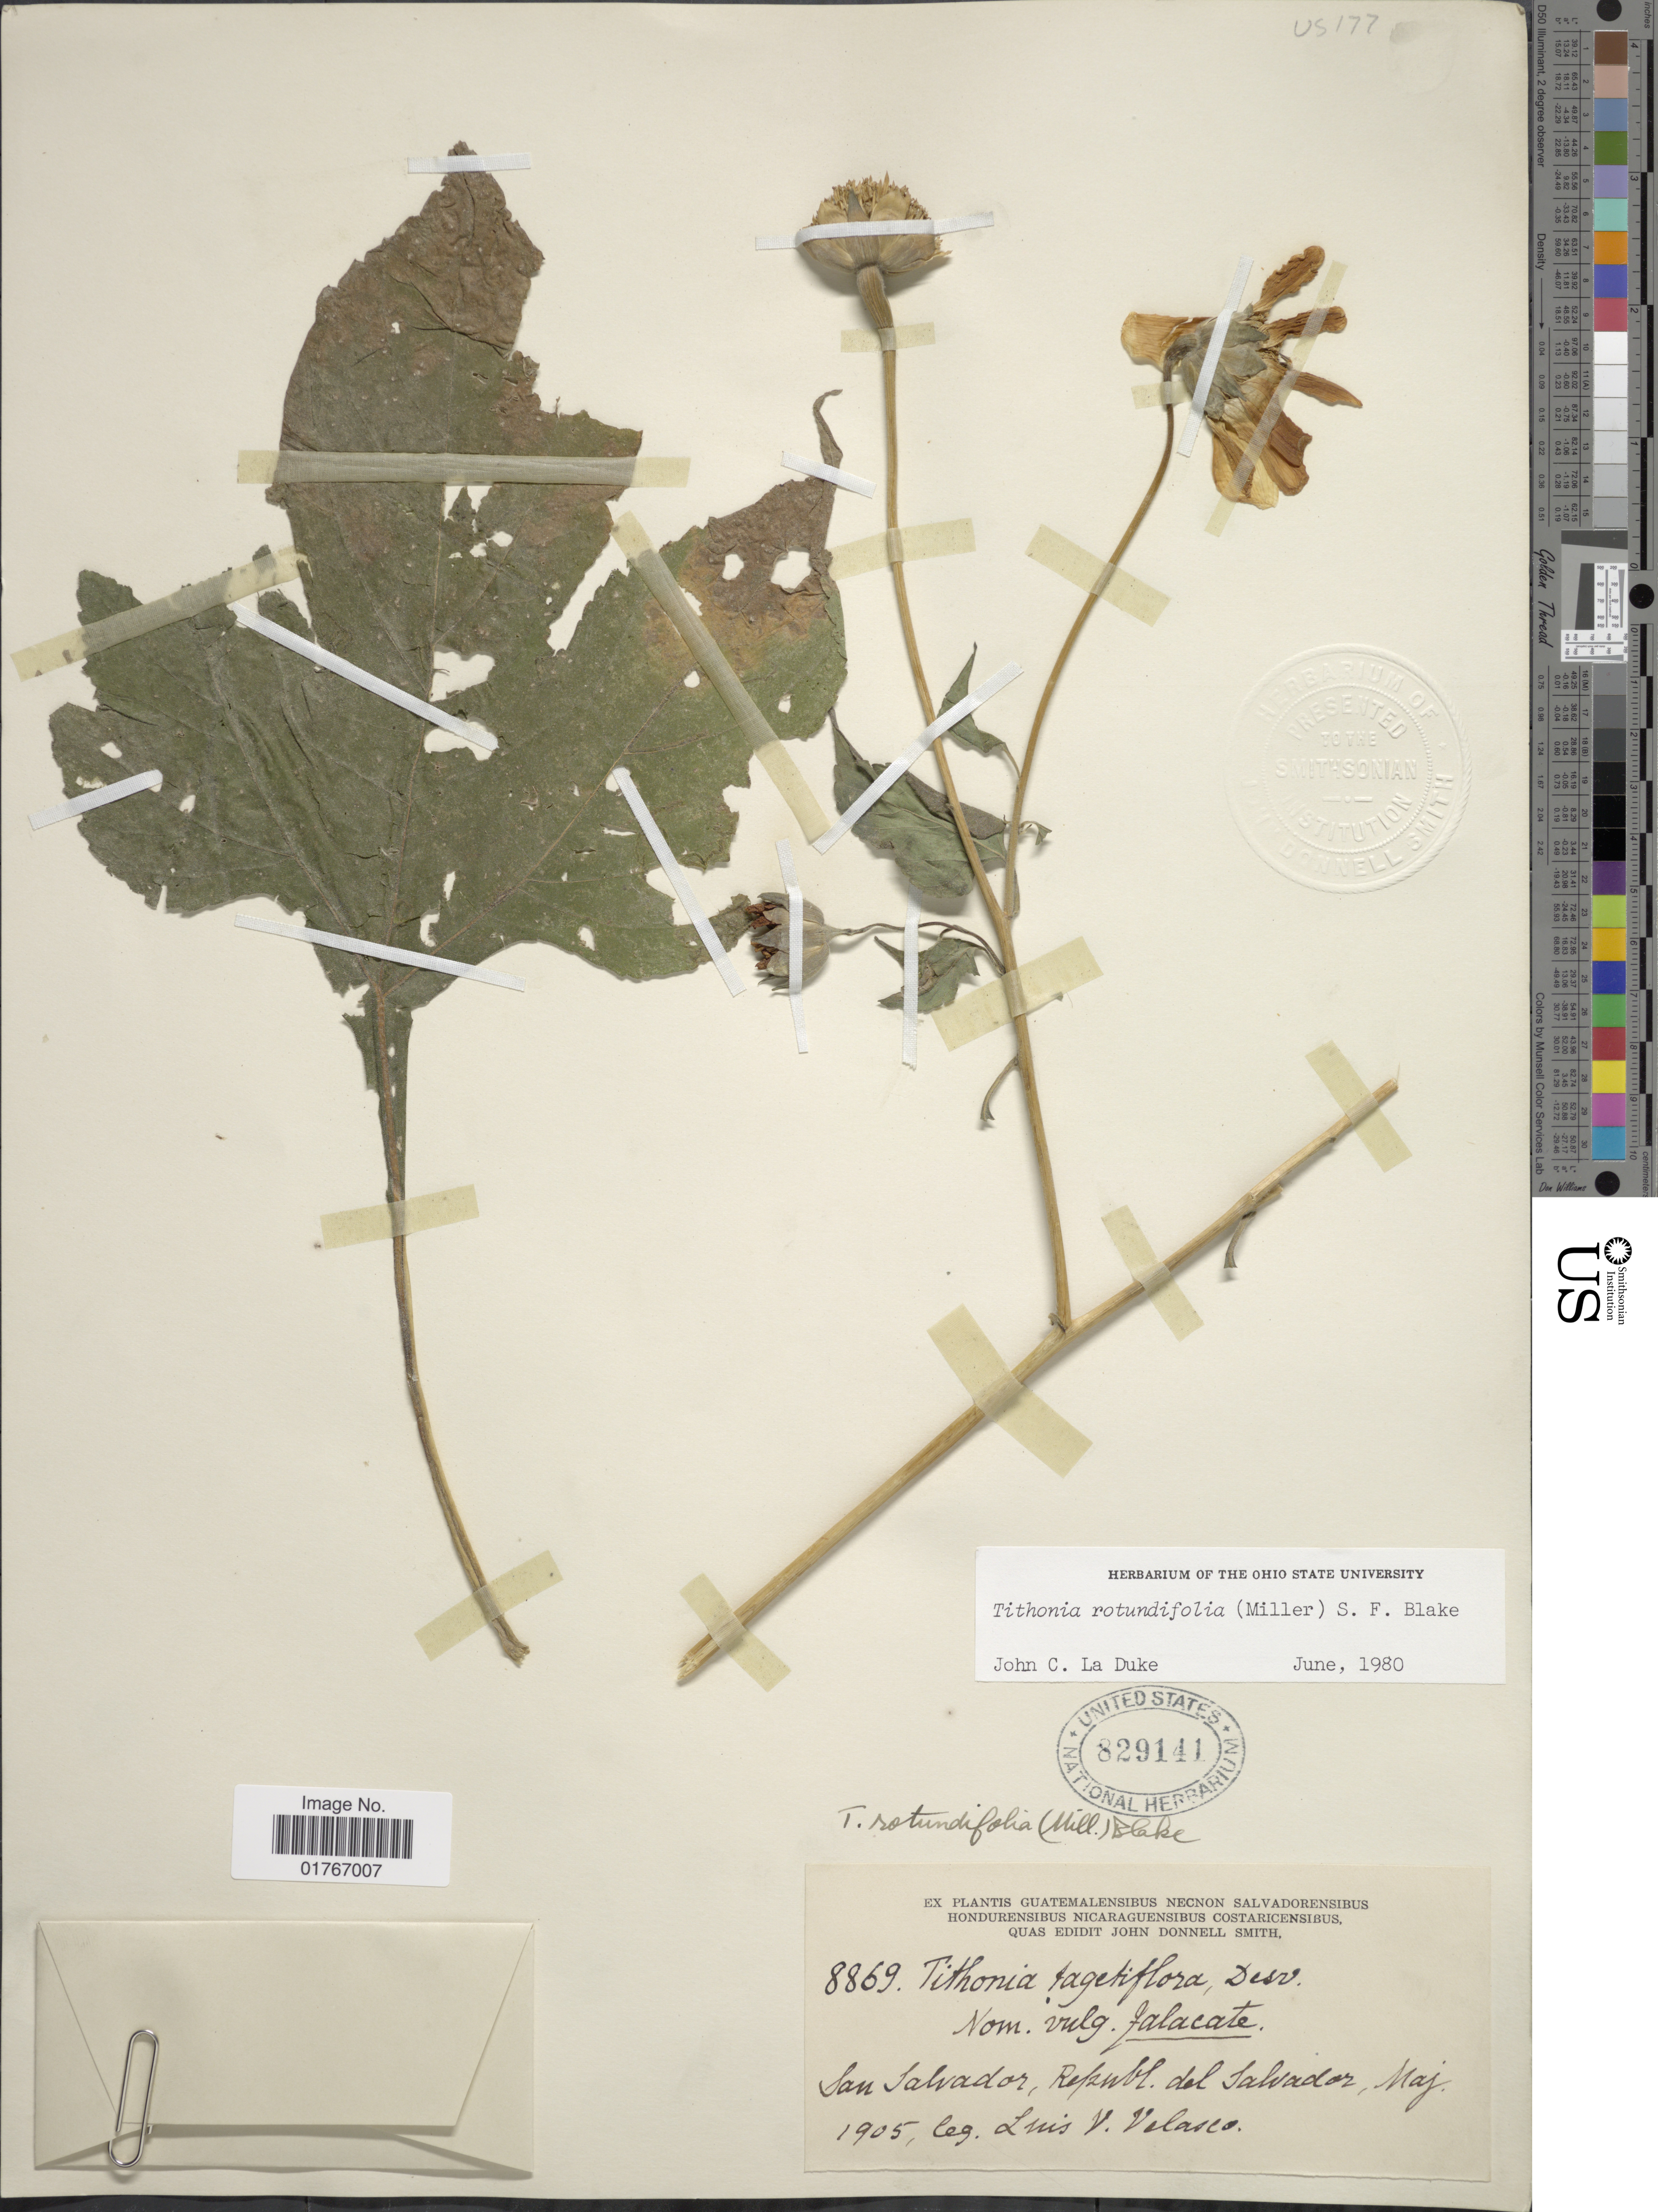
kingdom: Plantae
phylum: Tracheophyta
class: Magnoliopsida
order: Asterales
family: Asteraceae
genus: Tithonia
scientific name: Tithonia rotundifolia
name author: (Mill.) S.F. Blake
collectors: L. Velasco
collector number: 8869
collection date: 1905-05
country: El Salvador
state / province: San Salvador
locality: Republ. del Salvador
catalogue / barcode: US 829141